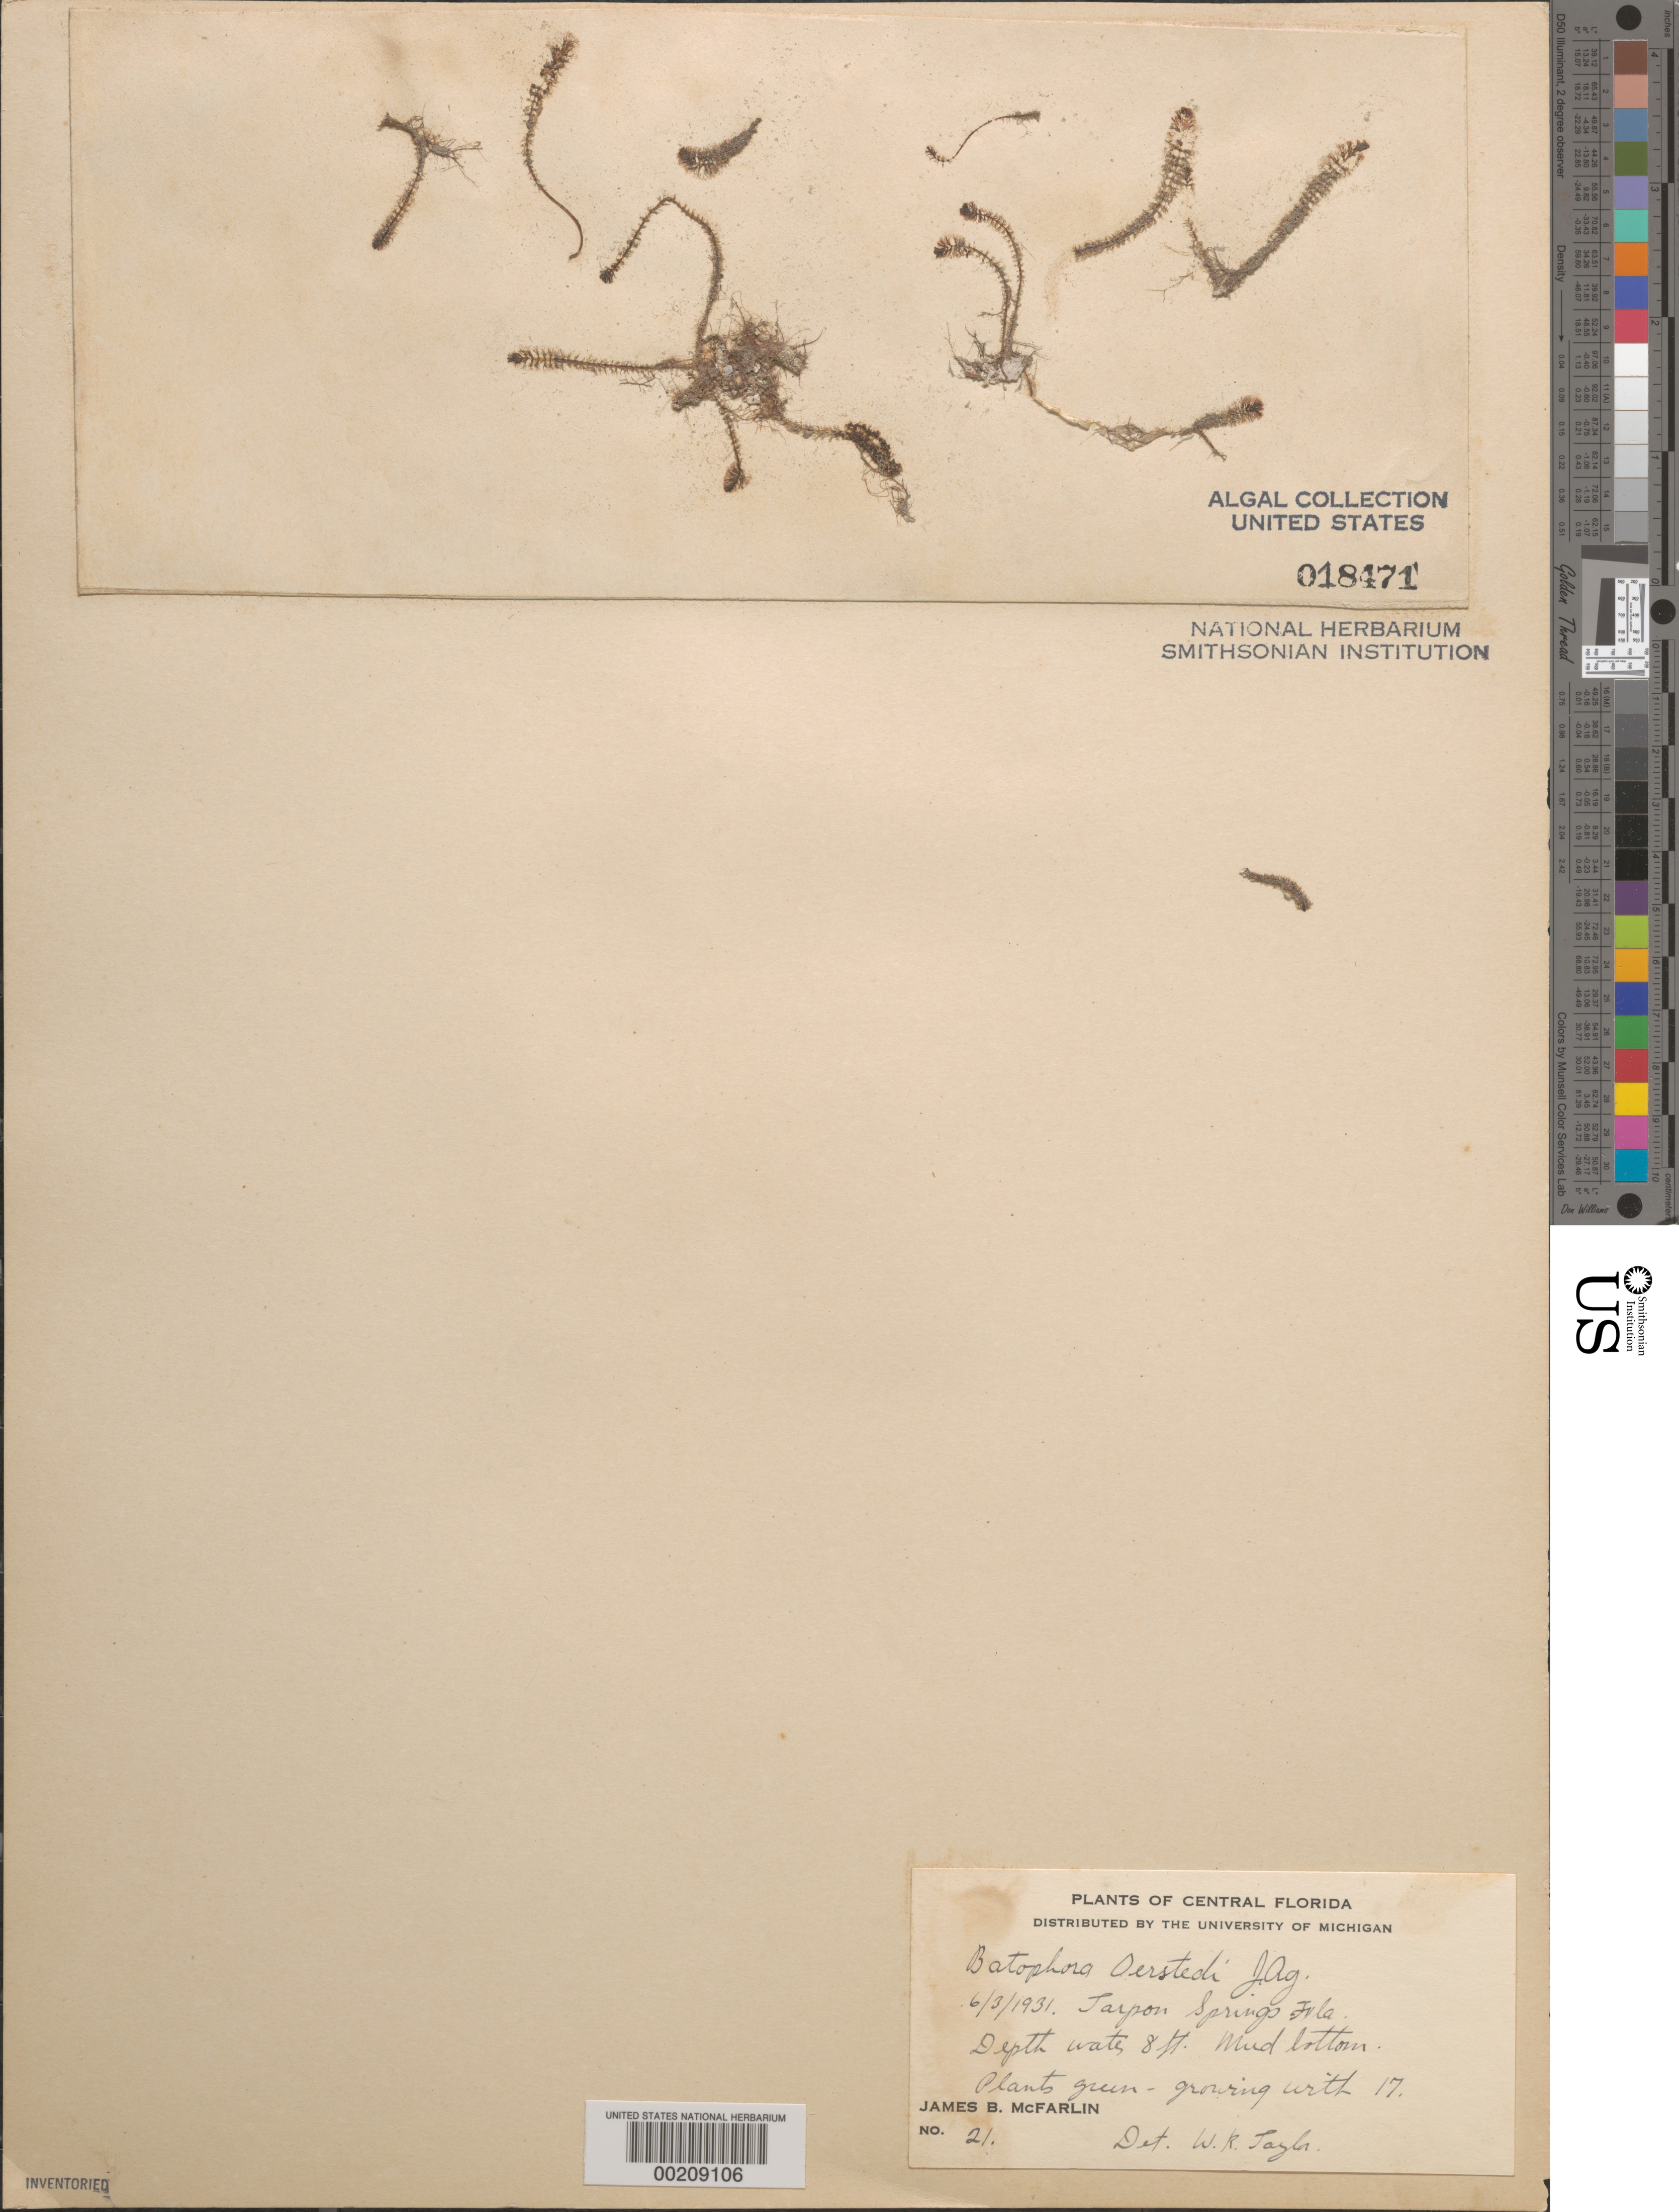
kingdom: Plantae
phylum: Chlorophyta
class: Ulvophyceae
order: Dasycladales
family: Dasycladaceae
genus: Batophora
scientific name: Batophora oerstedii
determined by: Taylor, William R.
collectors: J. McFarlin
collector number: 21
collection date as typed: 03 Jun 1931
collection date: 1931-06-03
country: United States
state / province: Florida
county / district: Pinellas County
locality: Tarpon Springs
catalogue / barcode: US 18471